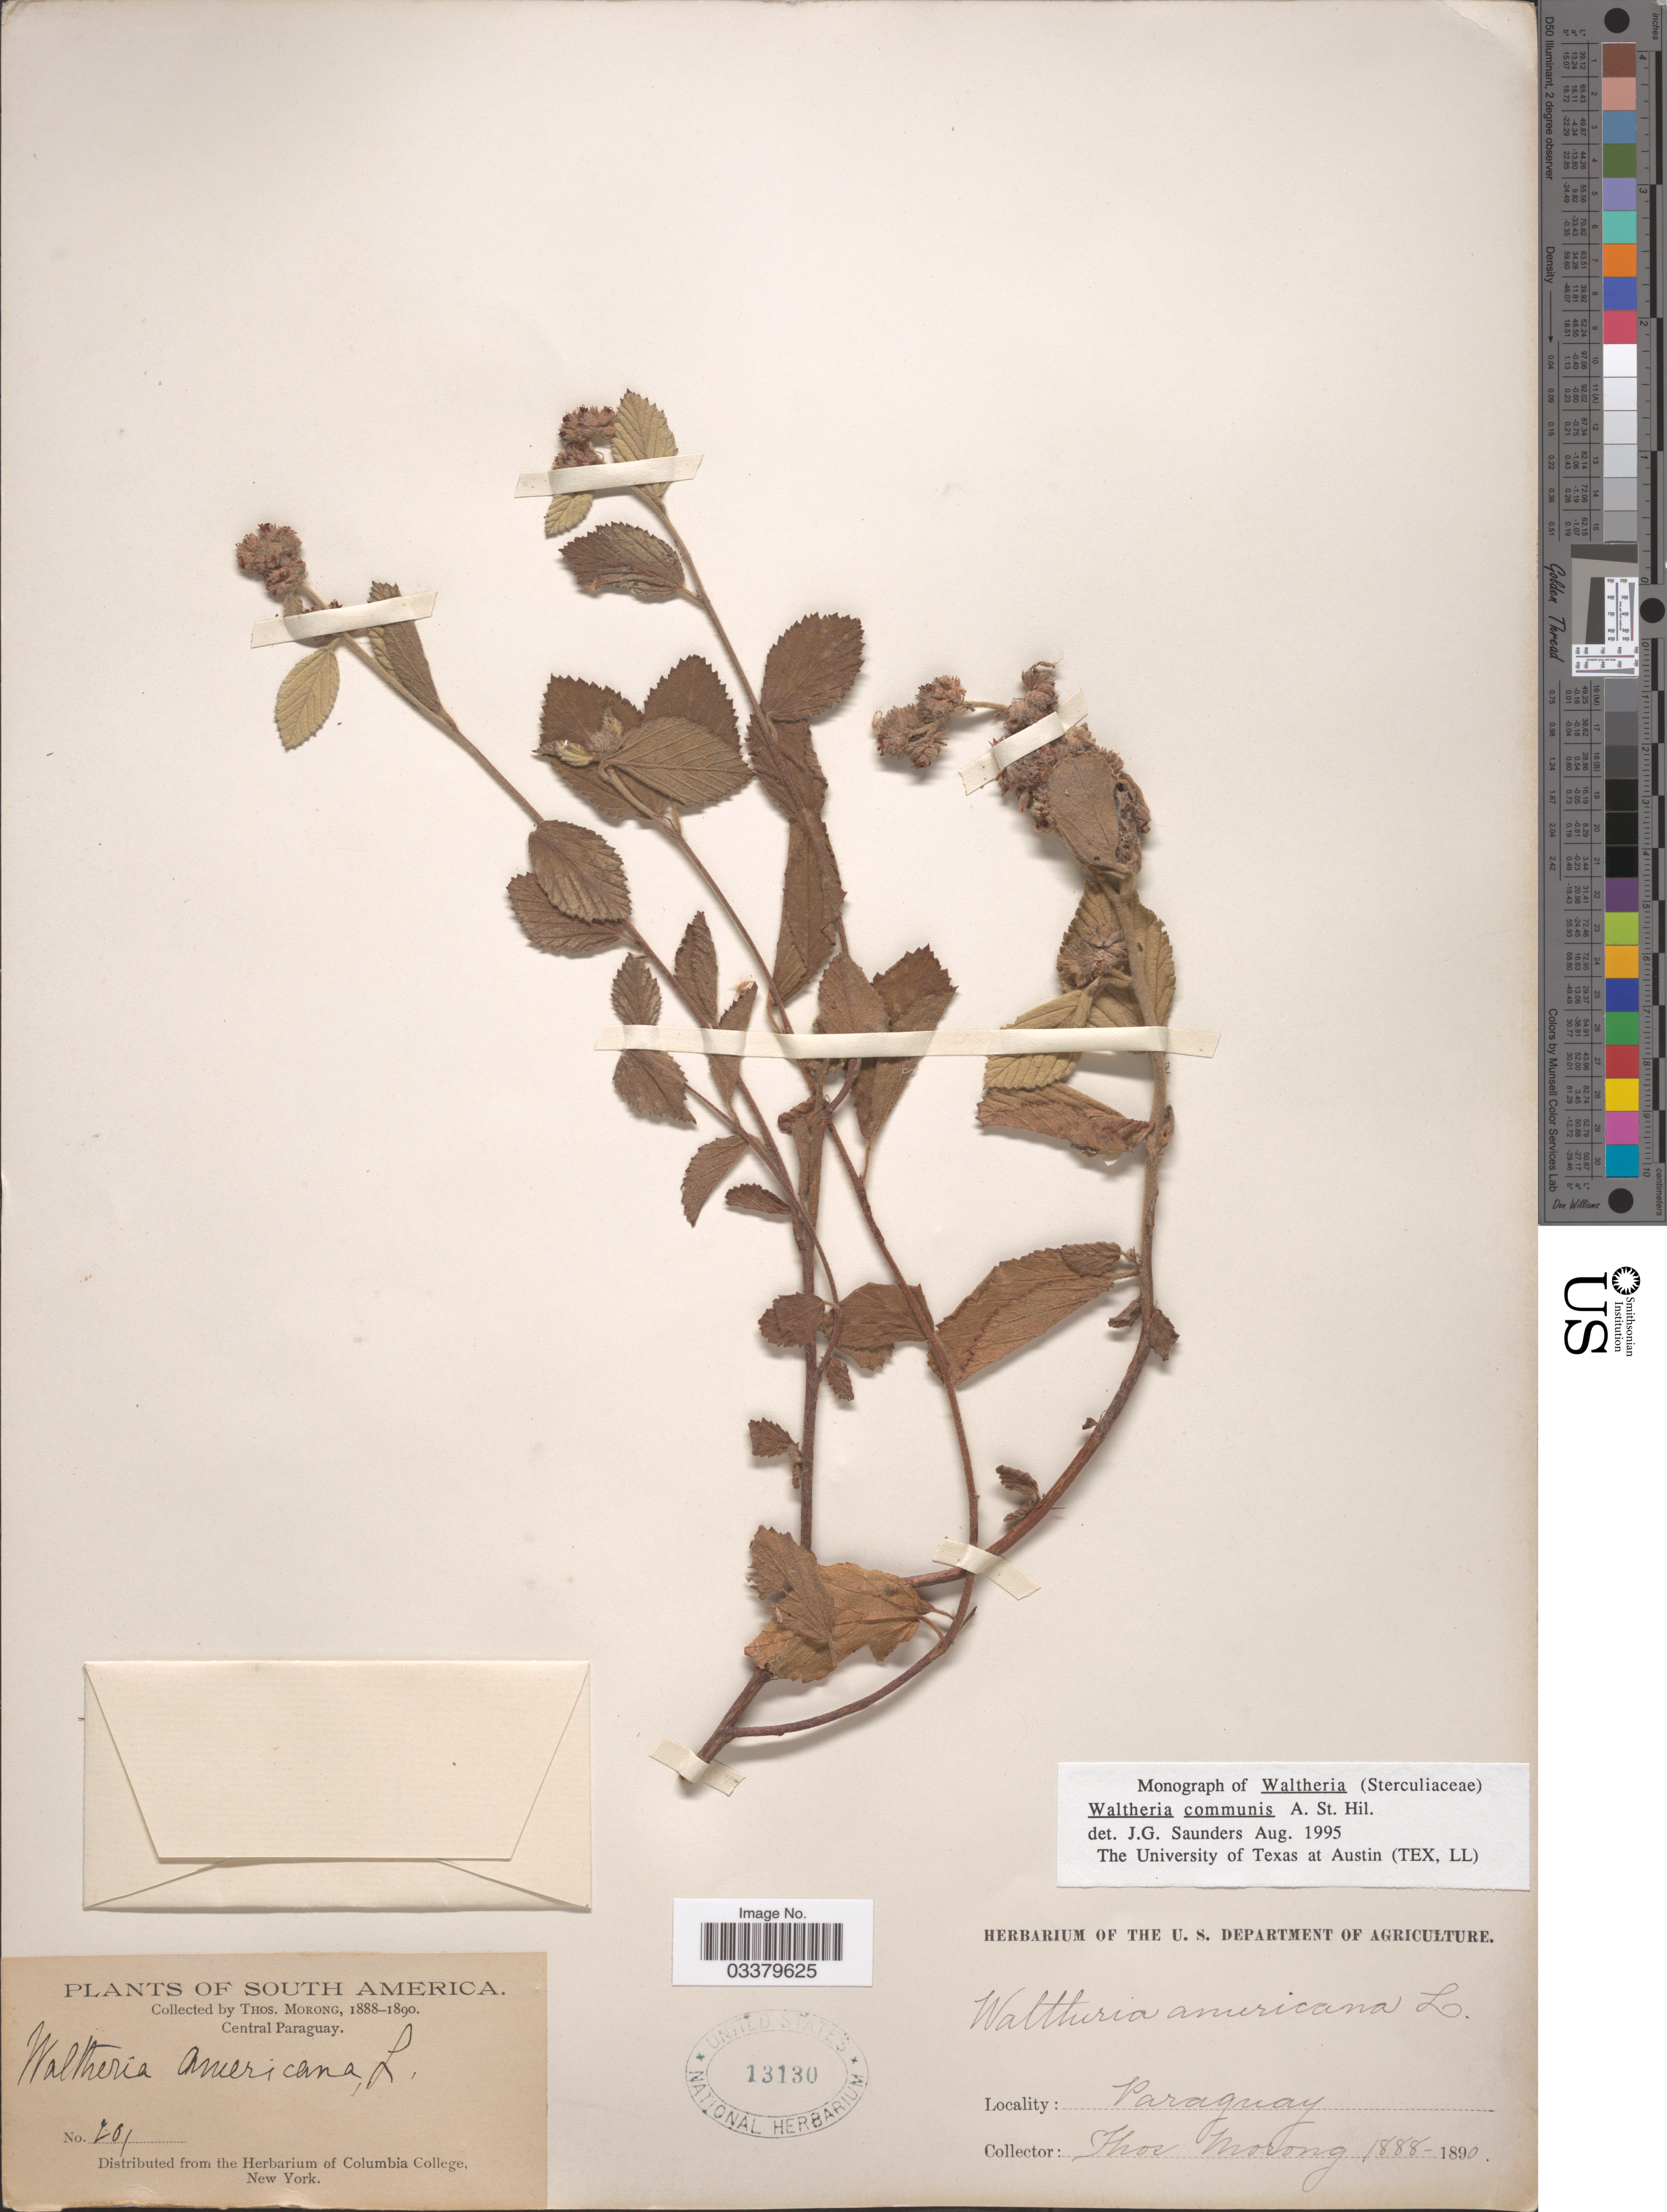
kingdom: Plantae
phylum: Tracheophyta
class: Magnoliopsida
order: Malvales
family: Malvaceae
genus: Waltheria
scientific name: Waltheria communis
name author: A. St.-Hil.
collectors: ex herb. T. Morong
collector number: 201*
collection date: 1888/1890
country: Paraguay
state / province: Central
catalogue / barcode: US 13130